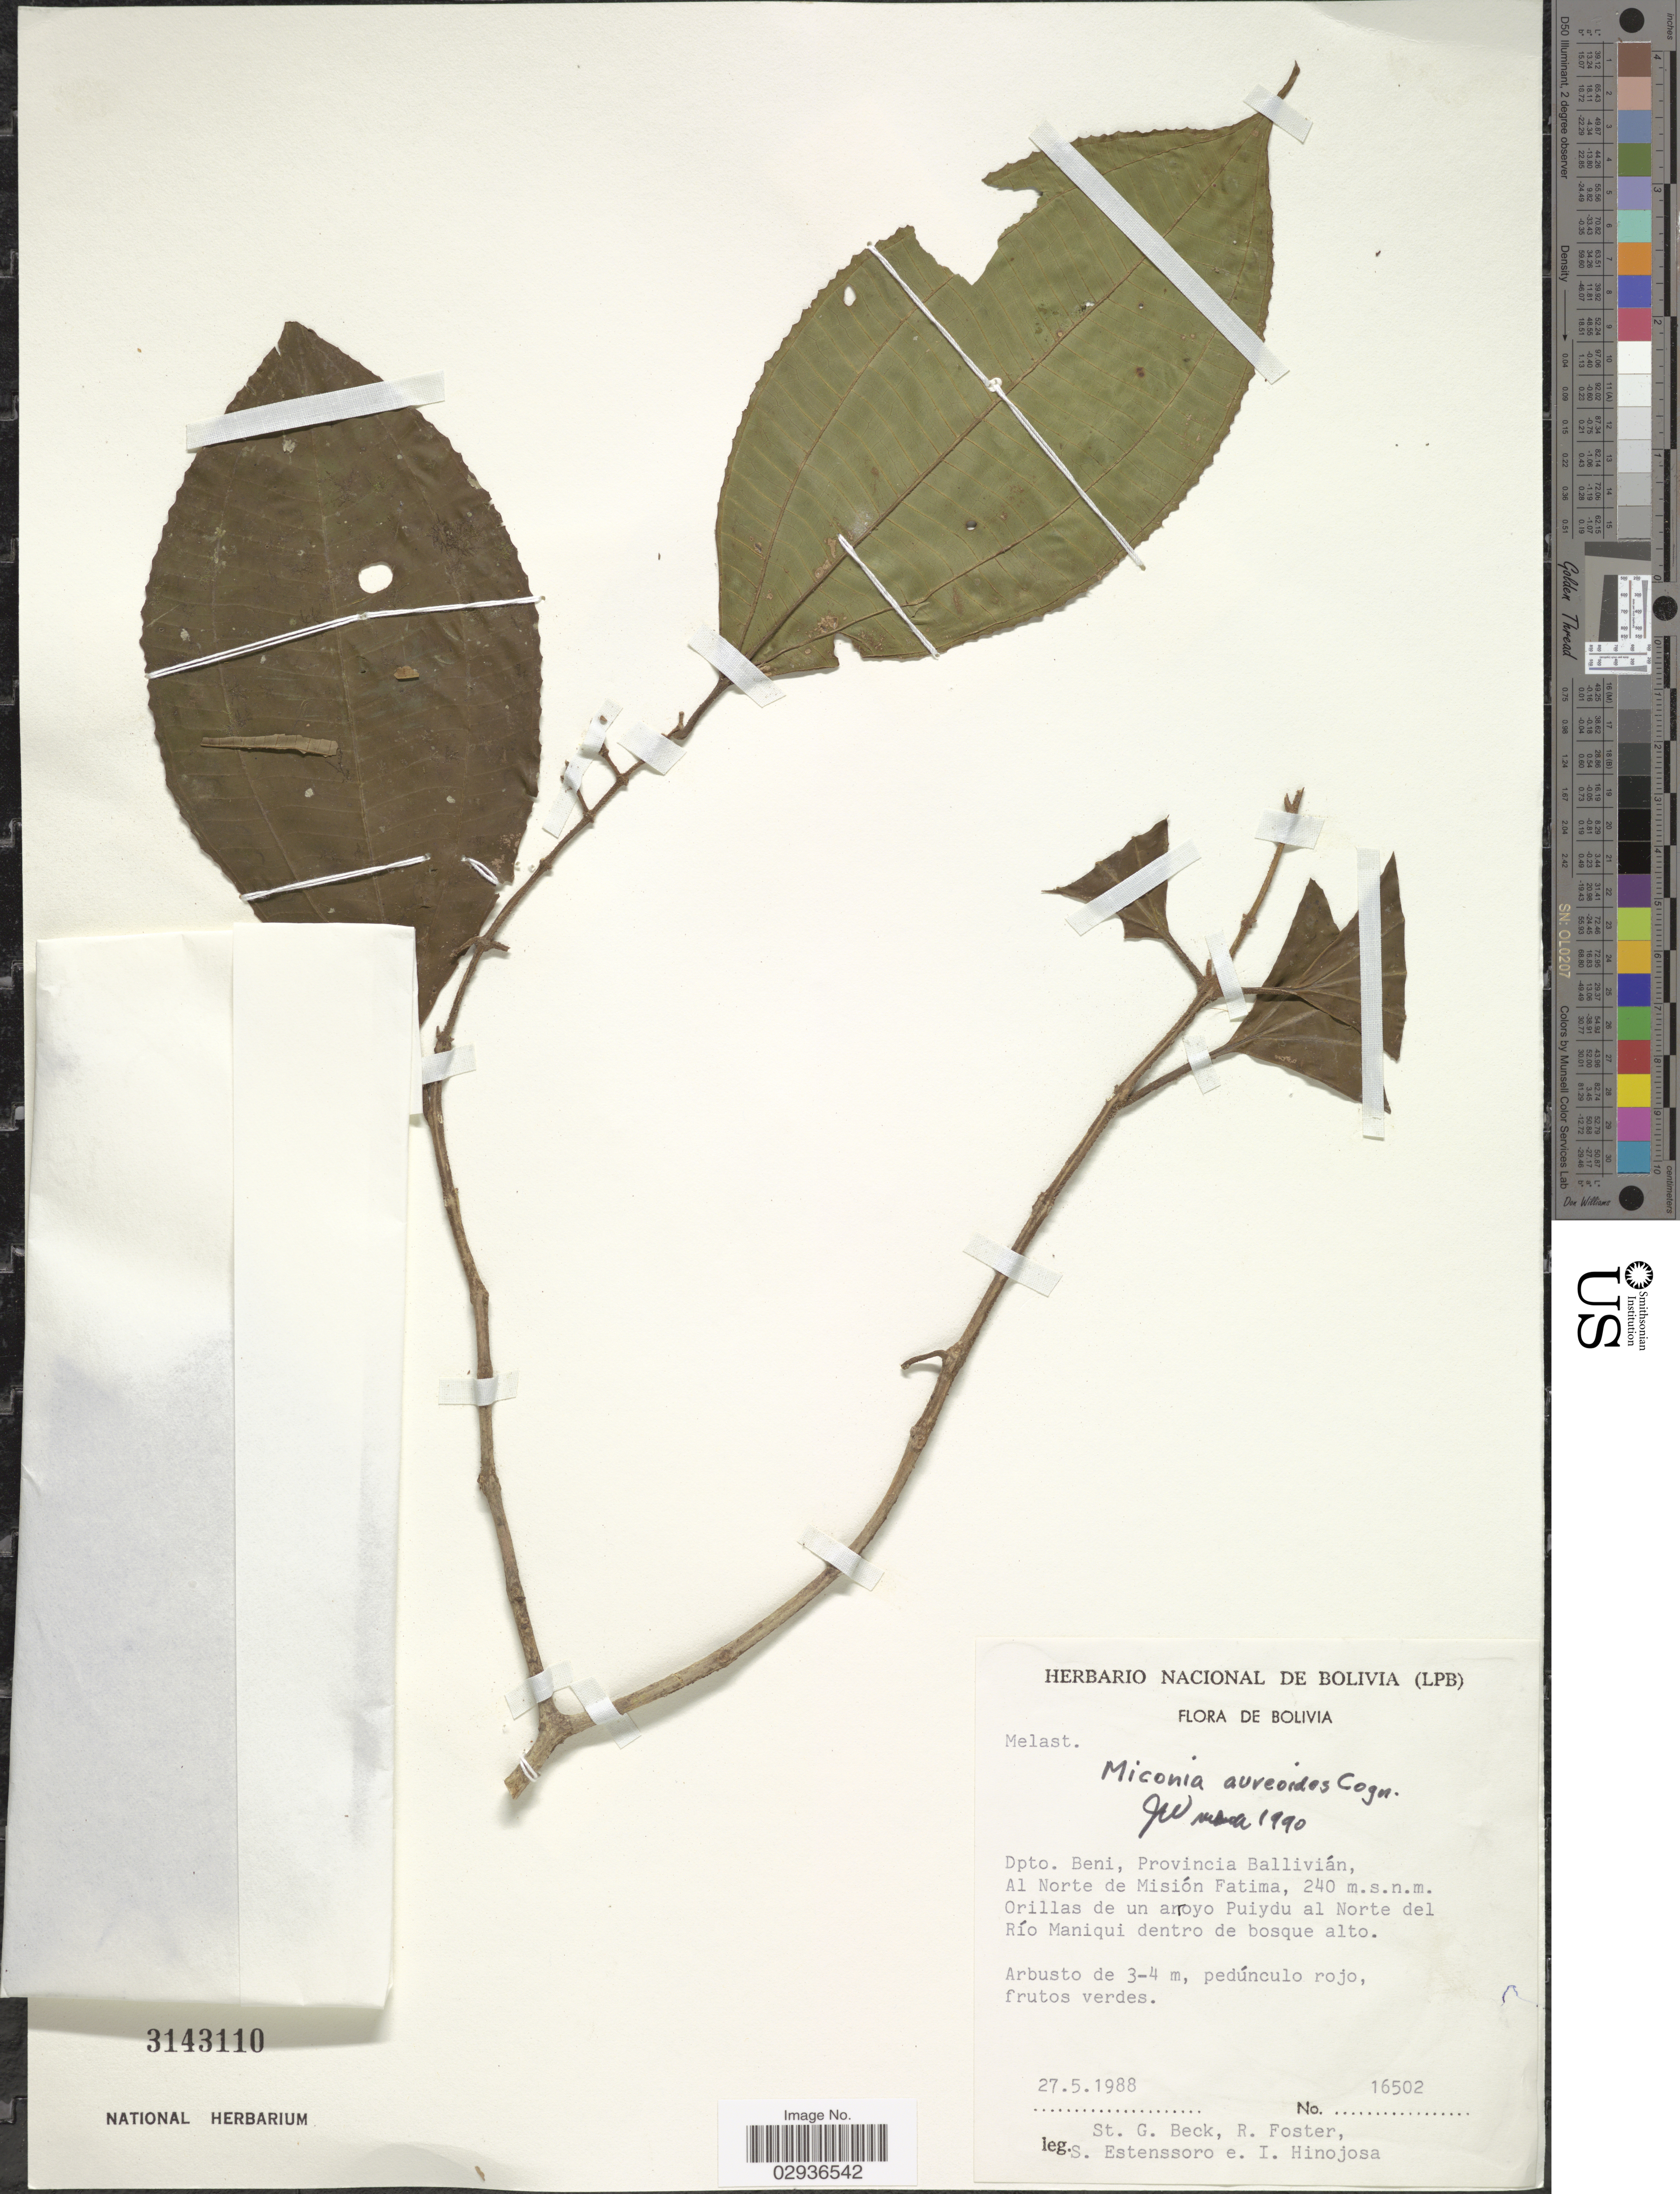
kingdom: Plantae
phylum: Tracheophyta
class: Magnoliopsida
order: Myrtales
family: Melastomataceae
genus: Miconia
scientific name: Miconia aureoides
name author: Cogn.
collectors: S. G. Beck, R. Foster, S. Estenssoro & I. Hinojosa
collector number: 16502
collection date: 1988-05-27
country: Bolivia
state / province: Beni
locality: Dpto. Beni, Provincia Ballivián, Al Norte de Misión Fatima, Orillas de un arroyo Puiydu al Norde del Río Maniqui dentro de bosque alto.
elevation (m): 240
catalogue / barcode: US 3143110